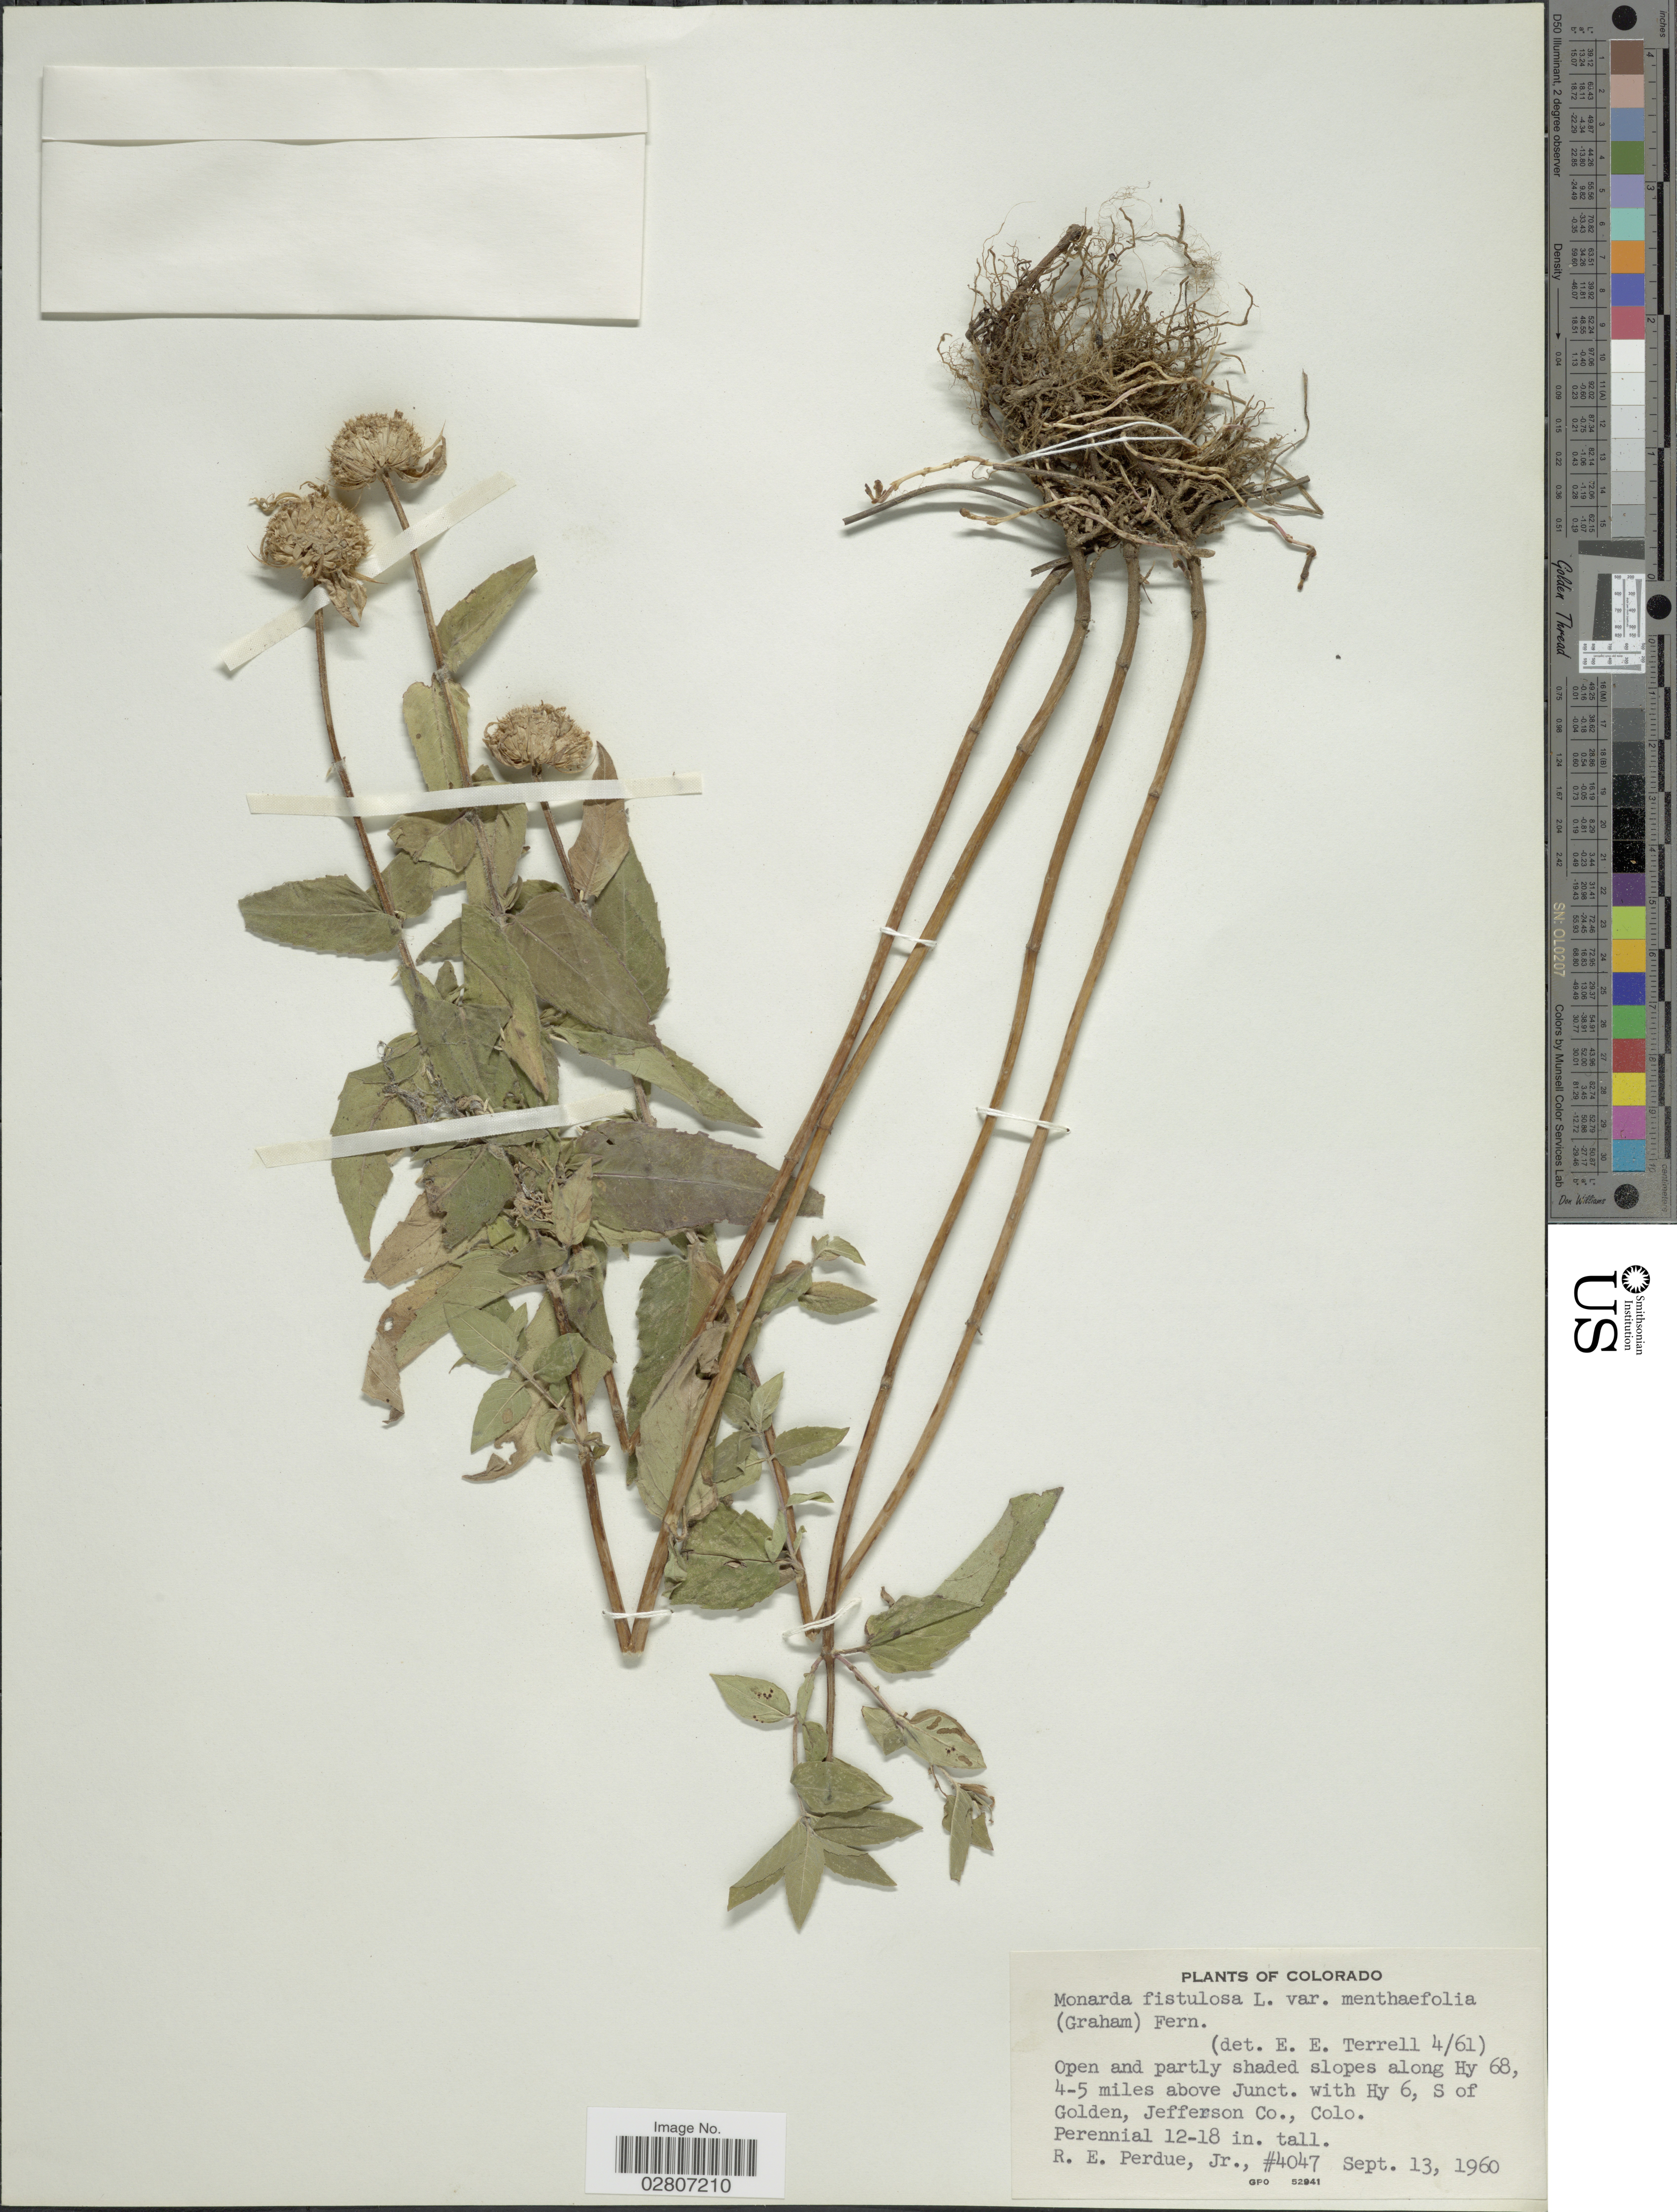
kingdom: Plantae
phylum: Tracheophyta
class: Magnoliopsida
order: Lamiales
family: Lamiaceae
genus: Monarda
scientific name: Monarda fistulosa var. menthifolia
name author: (Graham) Fernald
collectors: R. E. Perdue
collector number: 4047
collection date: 1960-09-13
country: United States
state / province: Colorado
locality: Open and partly shades slopes along Hy 68, 4-5 miles above Junct. with Hy 6, S of Golden, Jefferson Co.